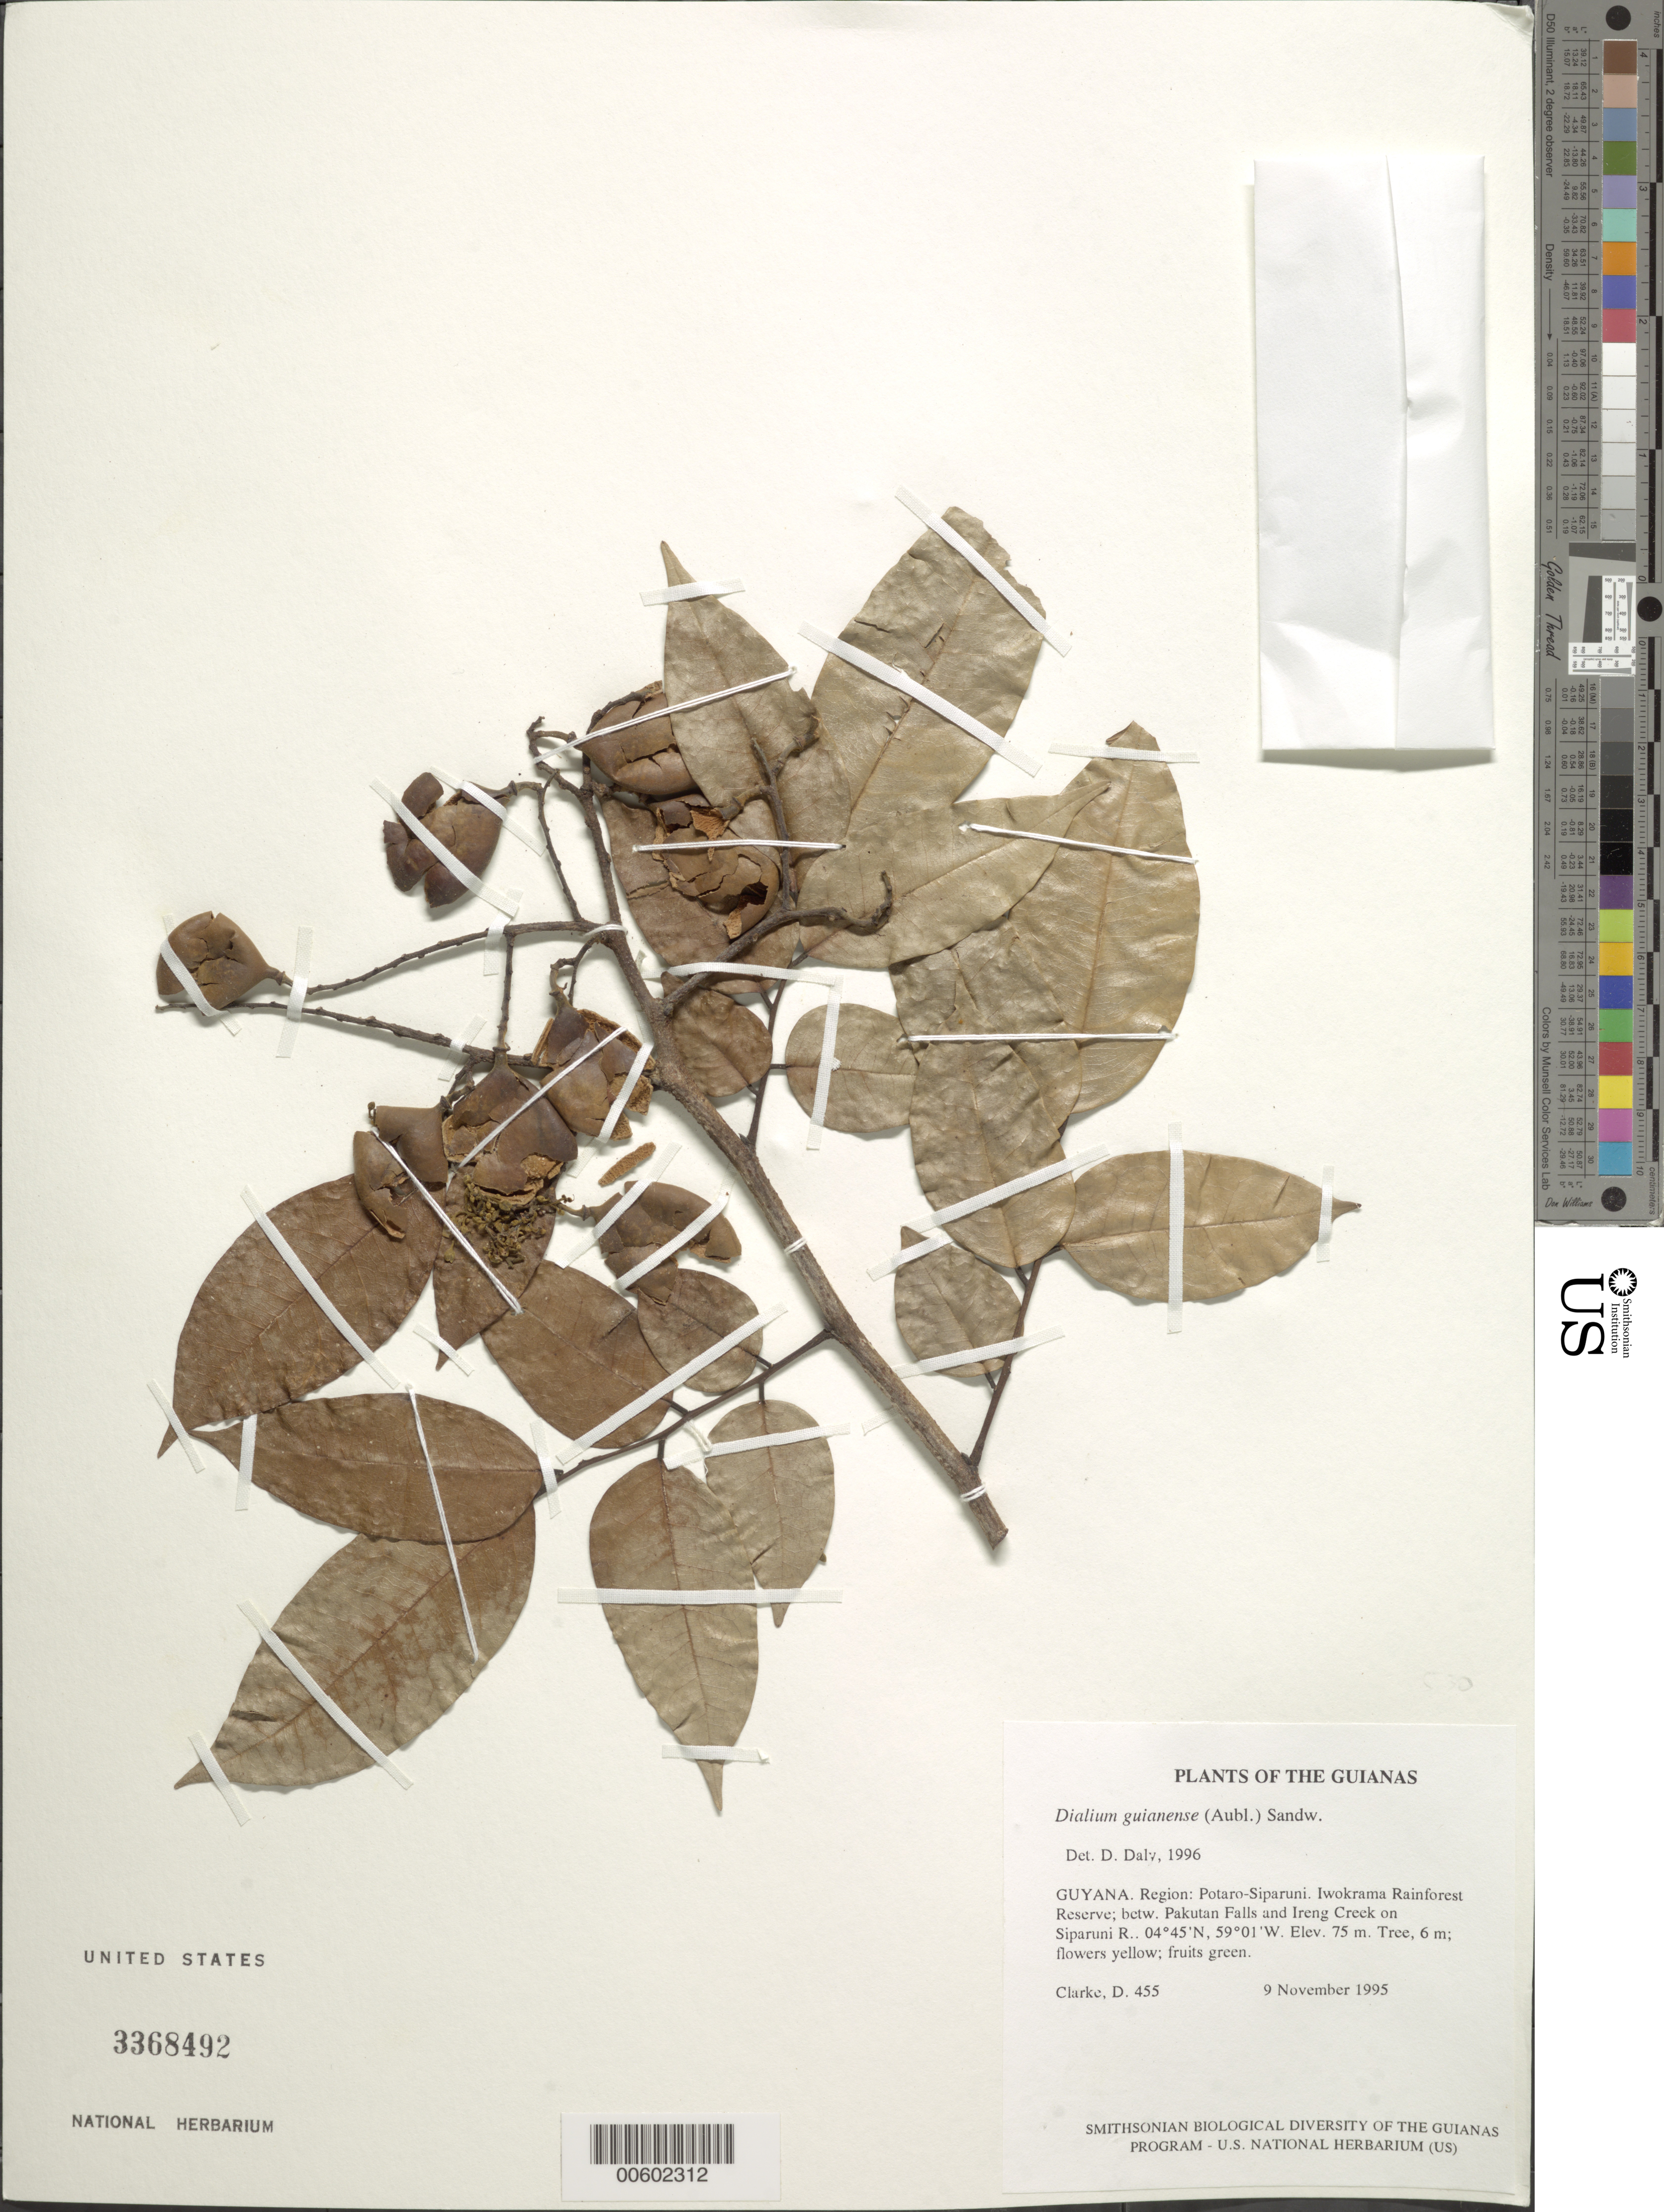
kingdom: Plantae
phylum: Tracheophyta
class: Magnoliopsida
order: Fabales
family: Fabaceae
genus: Dialium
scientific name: Dialium guianense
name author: (Aubl.) Sandwith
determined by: Daly, D. C.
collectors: H. D. Clarke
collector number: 455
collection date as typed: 9 November 1995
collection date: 1995-11-09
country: Guyana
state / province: Potaro-Siparuni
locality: Iwokrama Rainforest Reserve; betw. Pakutau Falls and Ireng Creek on Siparuni R.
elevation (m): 75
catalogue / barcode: US 3368492